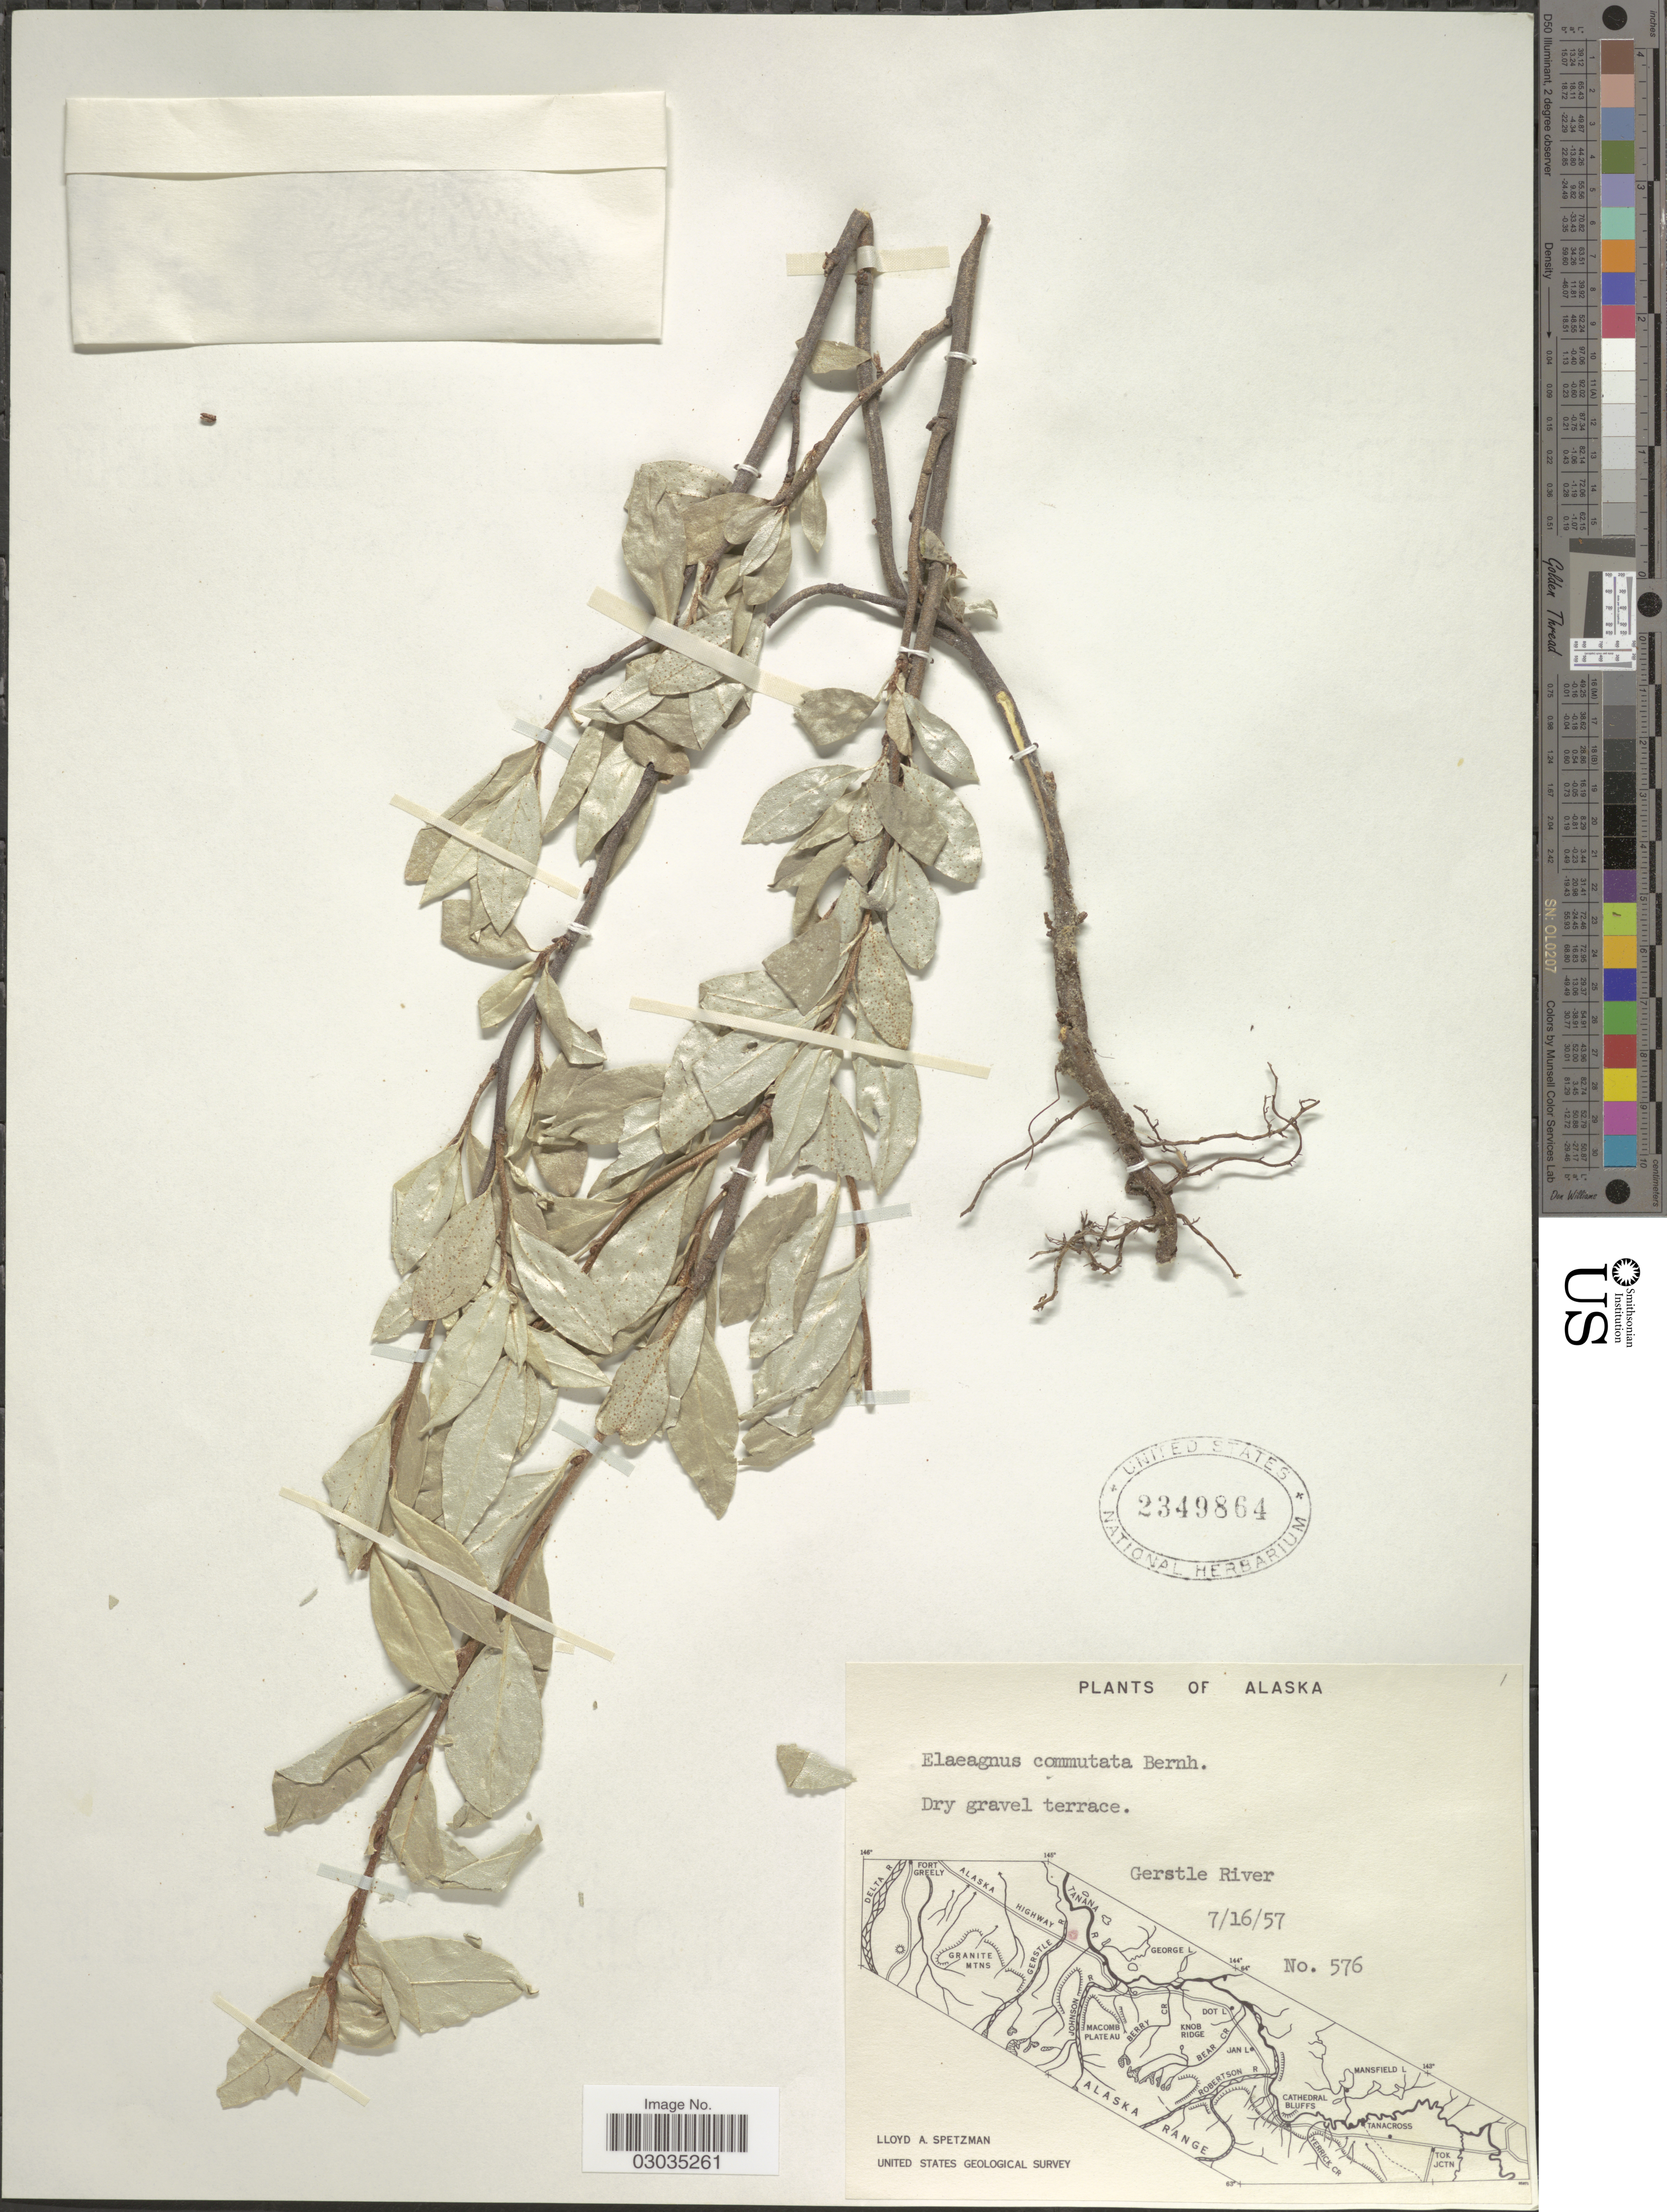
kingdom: Plantae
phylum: Tracheophyta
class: Magnoliopsida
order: Rosales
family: Elaeagnaceae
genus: Elaeagnus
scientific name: Elaeagnus commutata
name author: Bernh. ex Rydb.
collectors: L. Spetzman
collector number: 576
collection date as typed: Transcribed d/m/y: 16/7/57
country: United States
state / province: Alaska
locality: Dry gravel terrace, Gerstle River.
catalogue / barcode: US 2349864